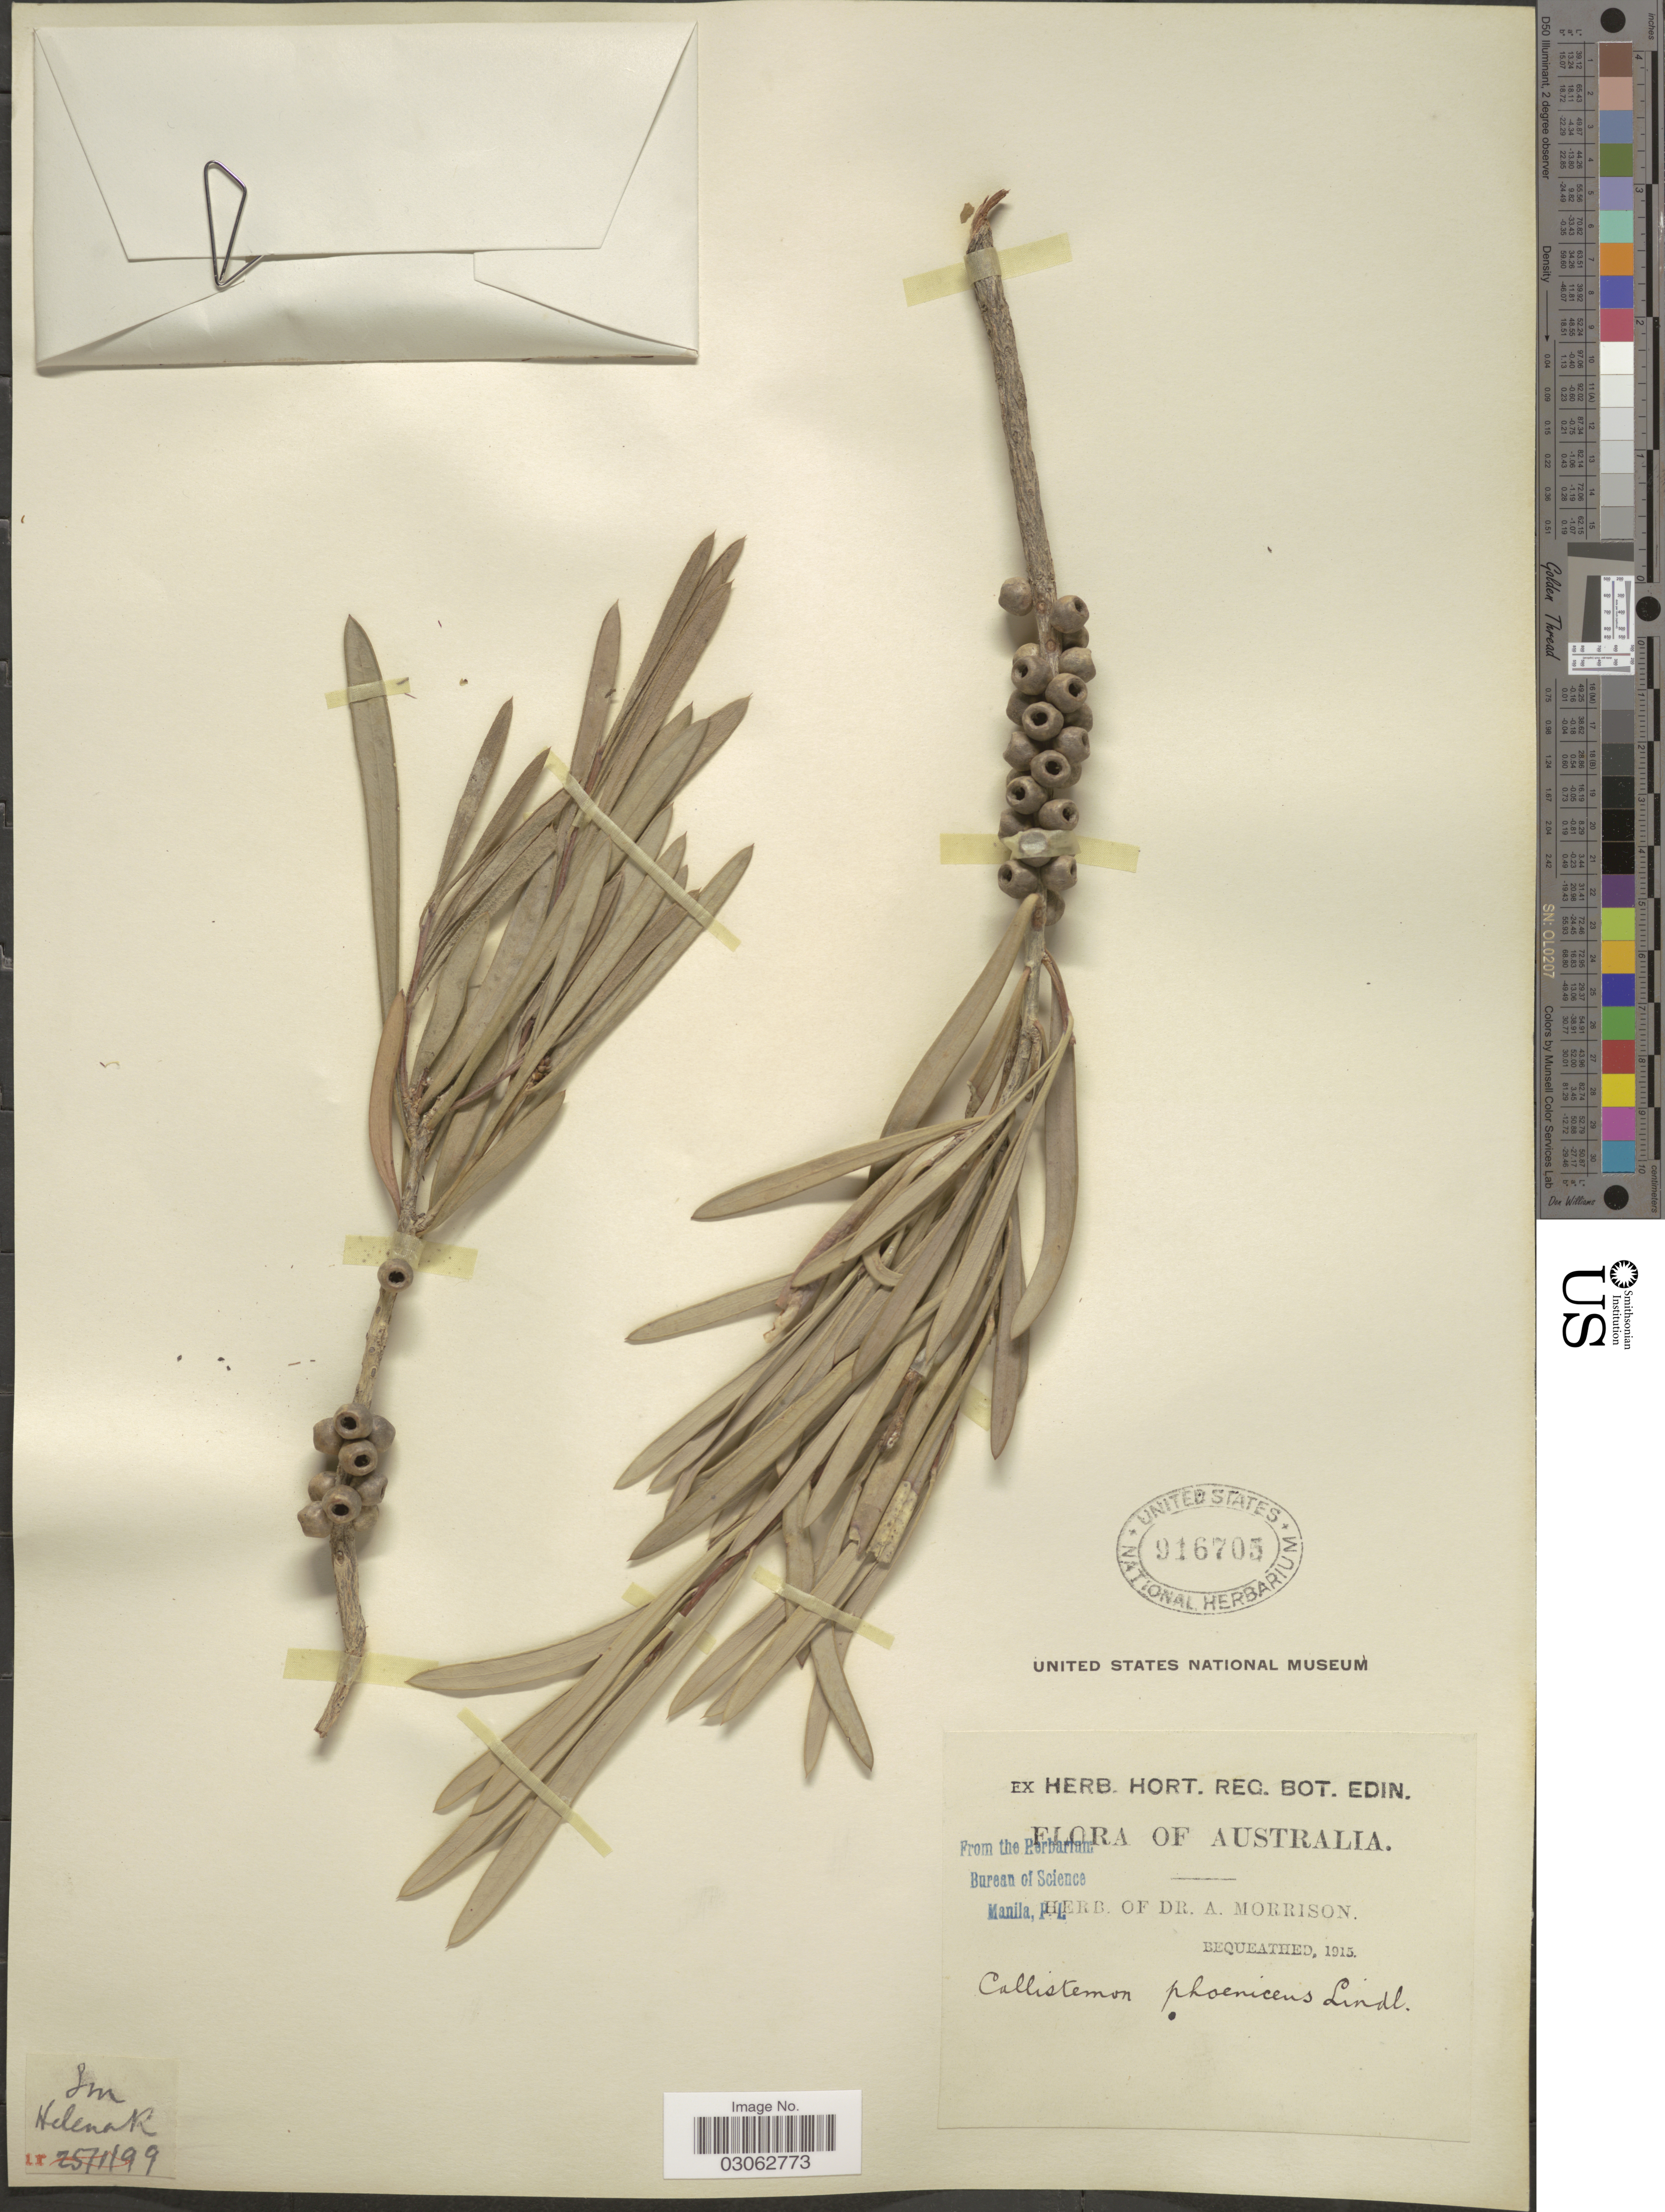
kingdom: Plantae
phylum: Tracheophyta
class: Magnoliopsida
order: Myrtales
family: Myrtaceae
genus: Callistemon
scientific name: Callistemon phoeniceum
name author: Lindl.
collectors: ex herb. Dr. A. Morrison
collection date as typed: Transcribed d/m/y: 25/1/99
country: Australia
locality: SW [unsure placement]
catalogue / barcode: US 916705